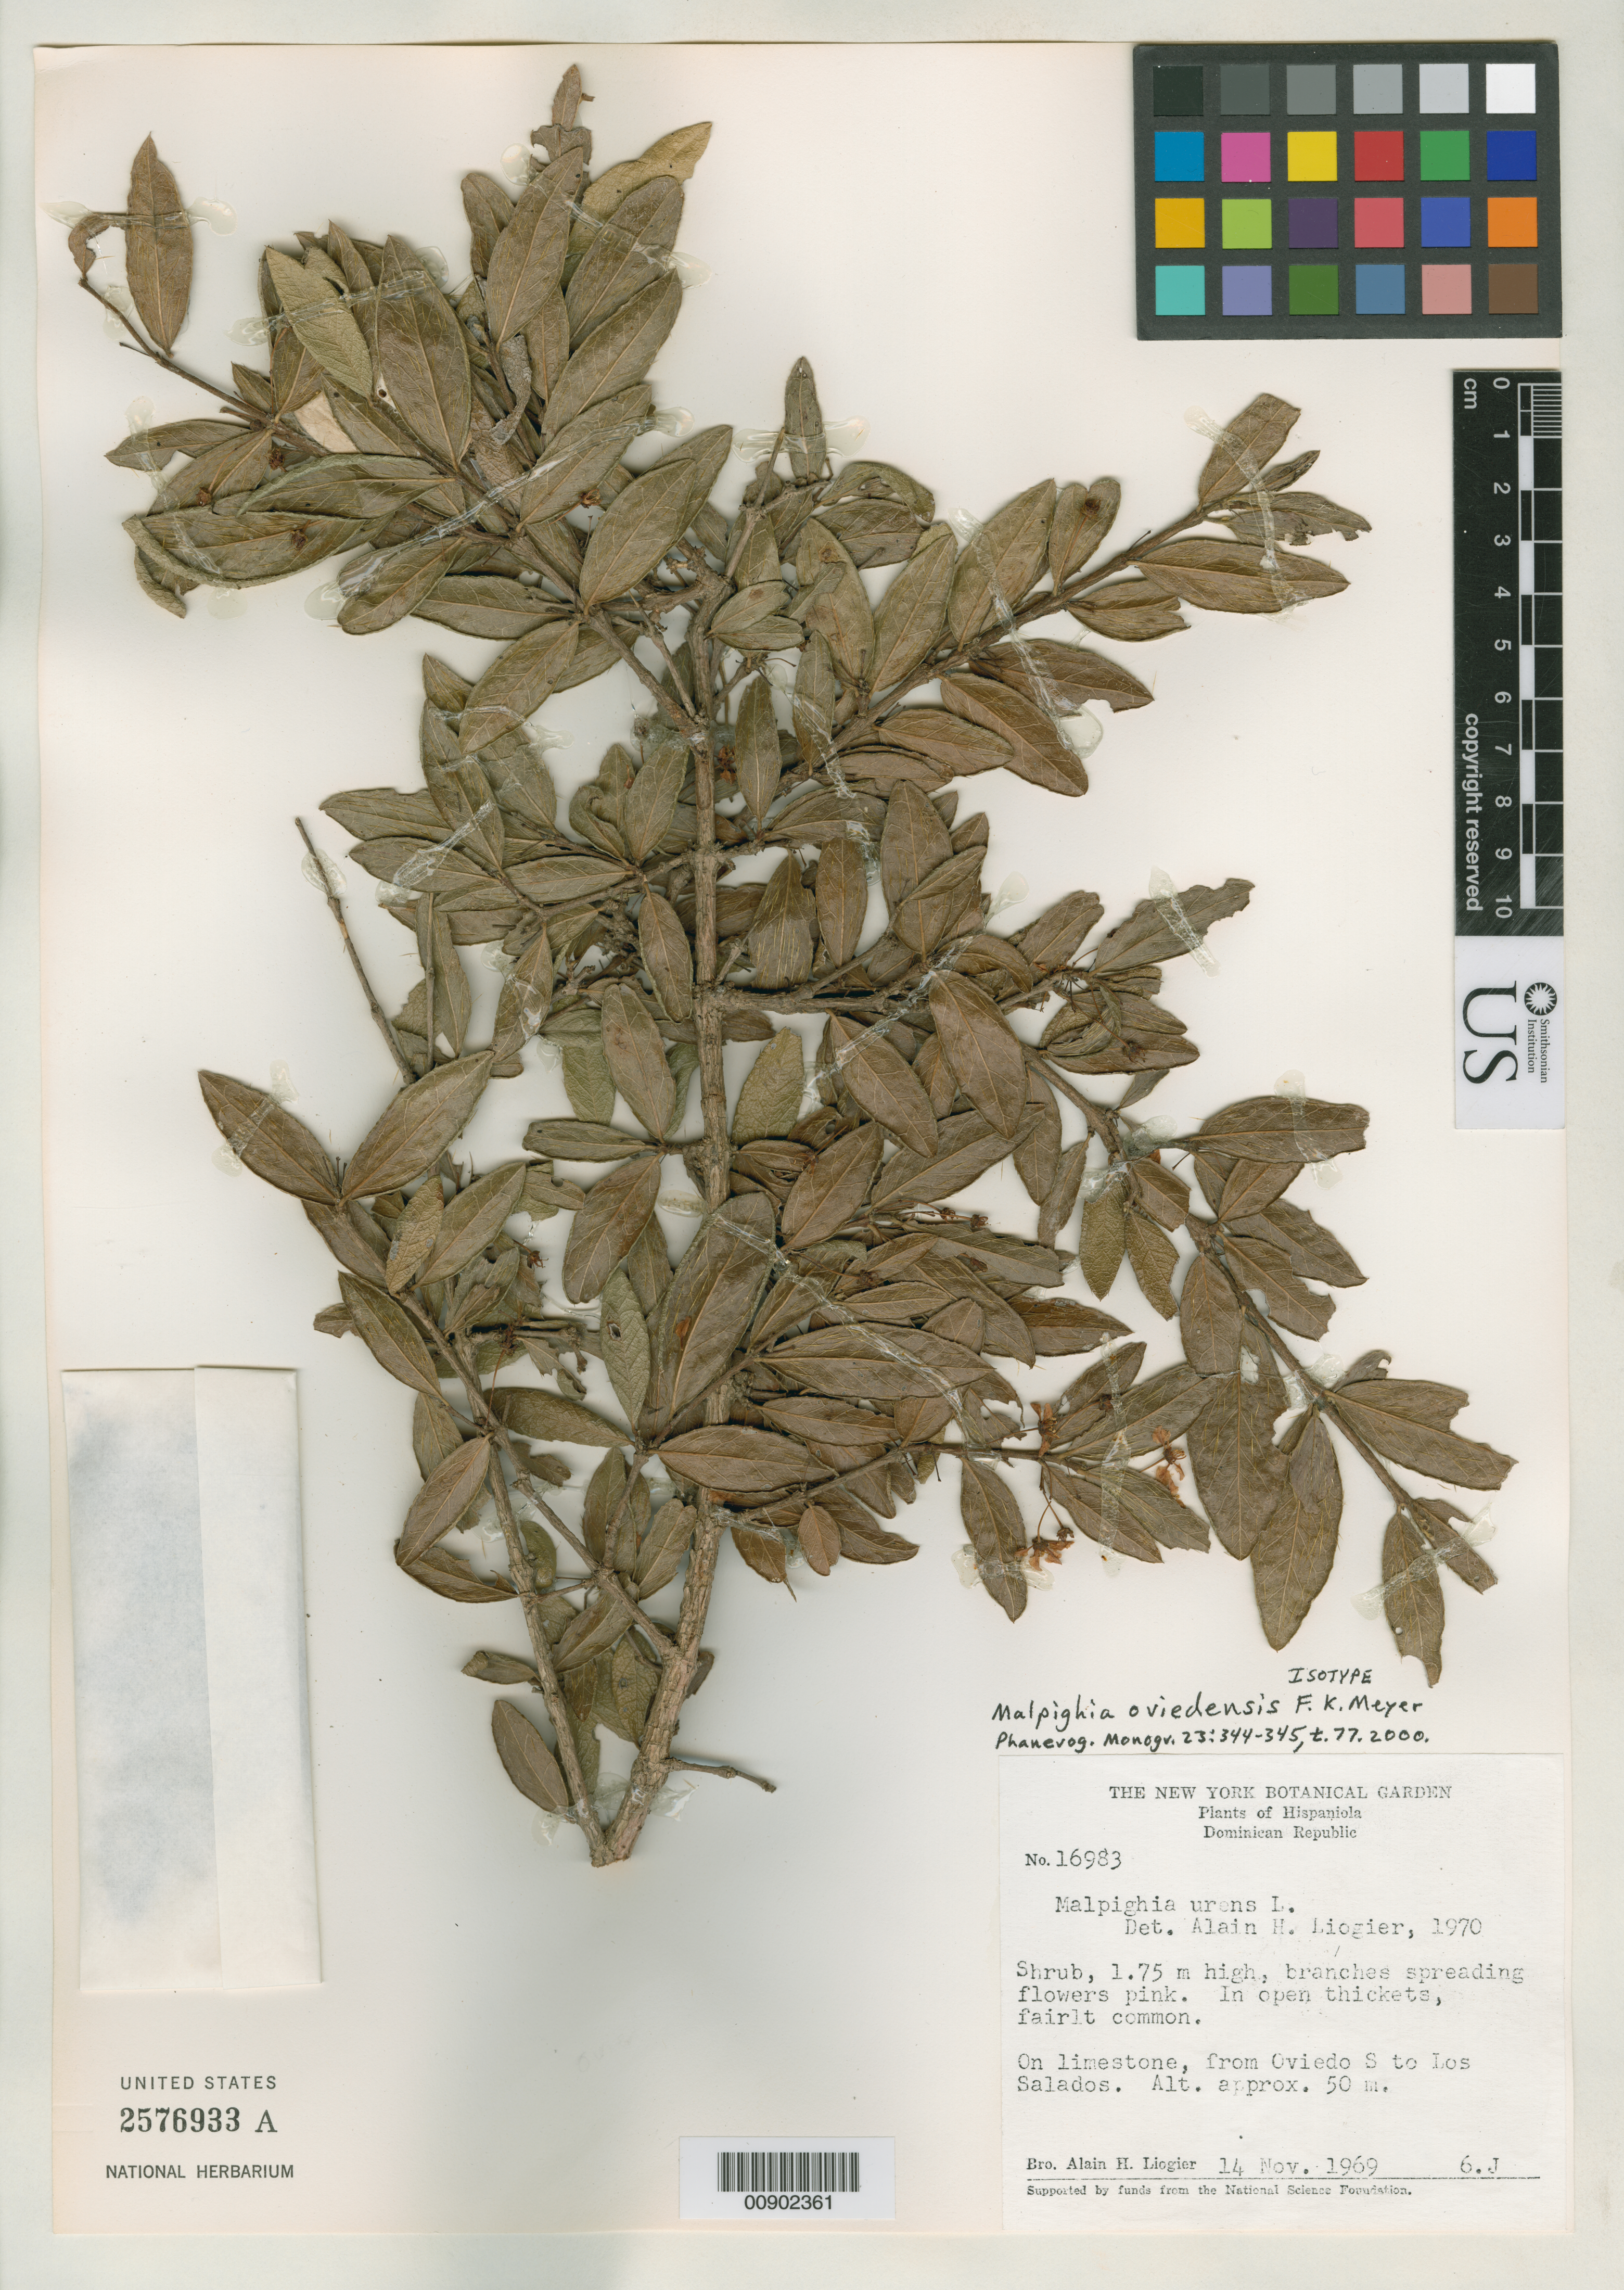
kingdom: Plantae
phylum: Tracheophyta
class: Magnoliopsida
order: Malpighiales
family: Malpighiaceae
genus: Malpighia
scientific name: Malpighia oviedensis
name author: F.K. Mey.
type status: Isotype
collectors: A. H. Liogier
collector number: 16983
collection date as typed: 14 Nov 1969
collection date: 1969-11-14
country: Dominican Republic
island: Hispaniola Island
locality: On limestone, from Oviedo S to Los Salados.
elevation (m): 50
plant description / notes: Previously determined (Alain H. Liogier 1970) as Malpighia urens L.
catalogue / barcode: US 2576933A